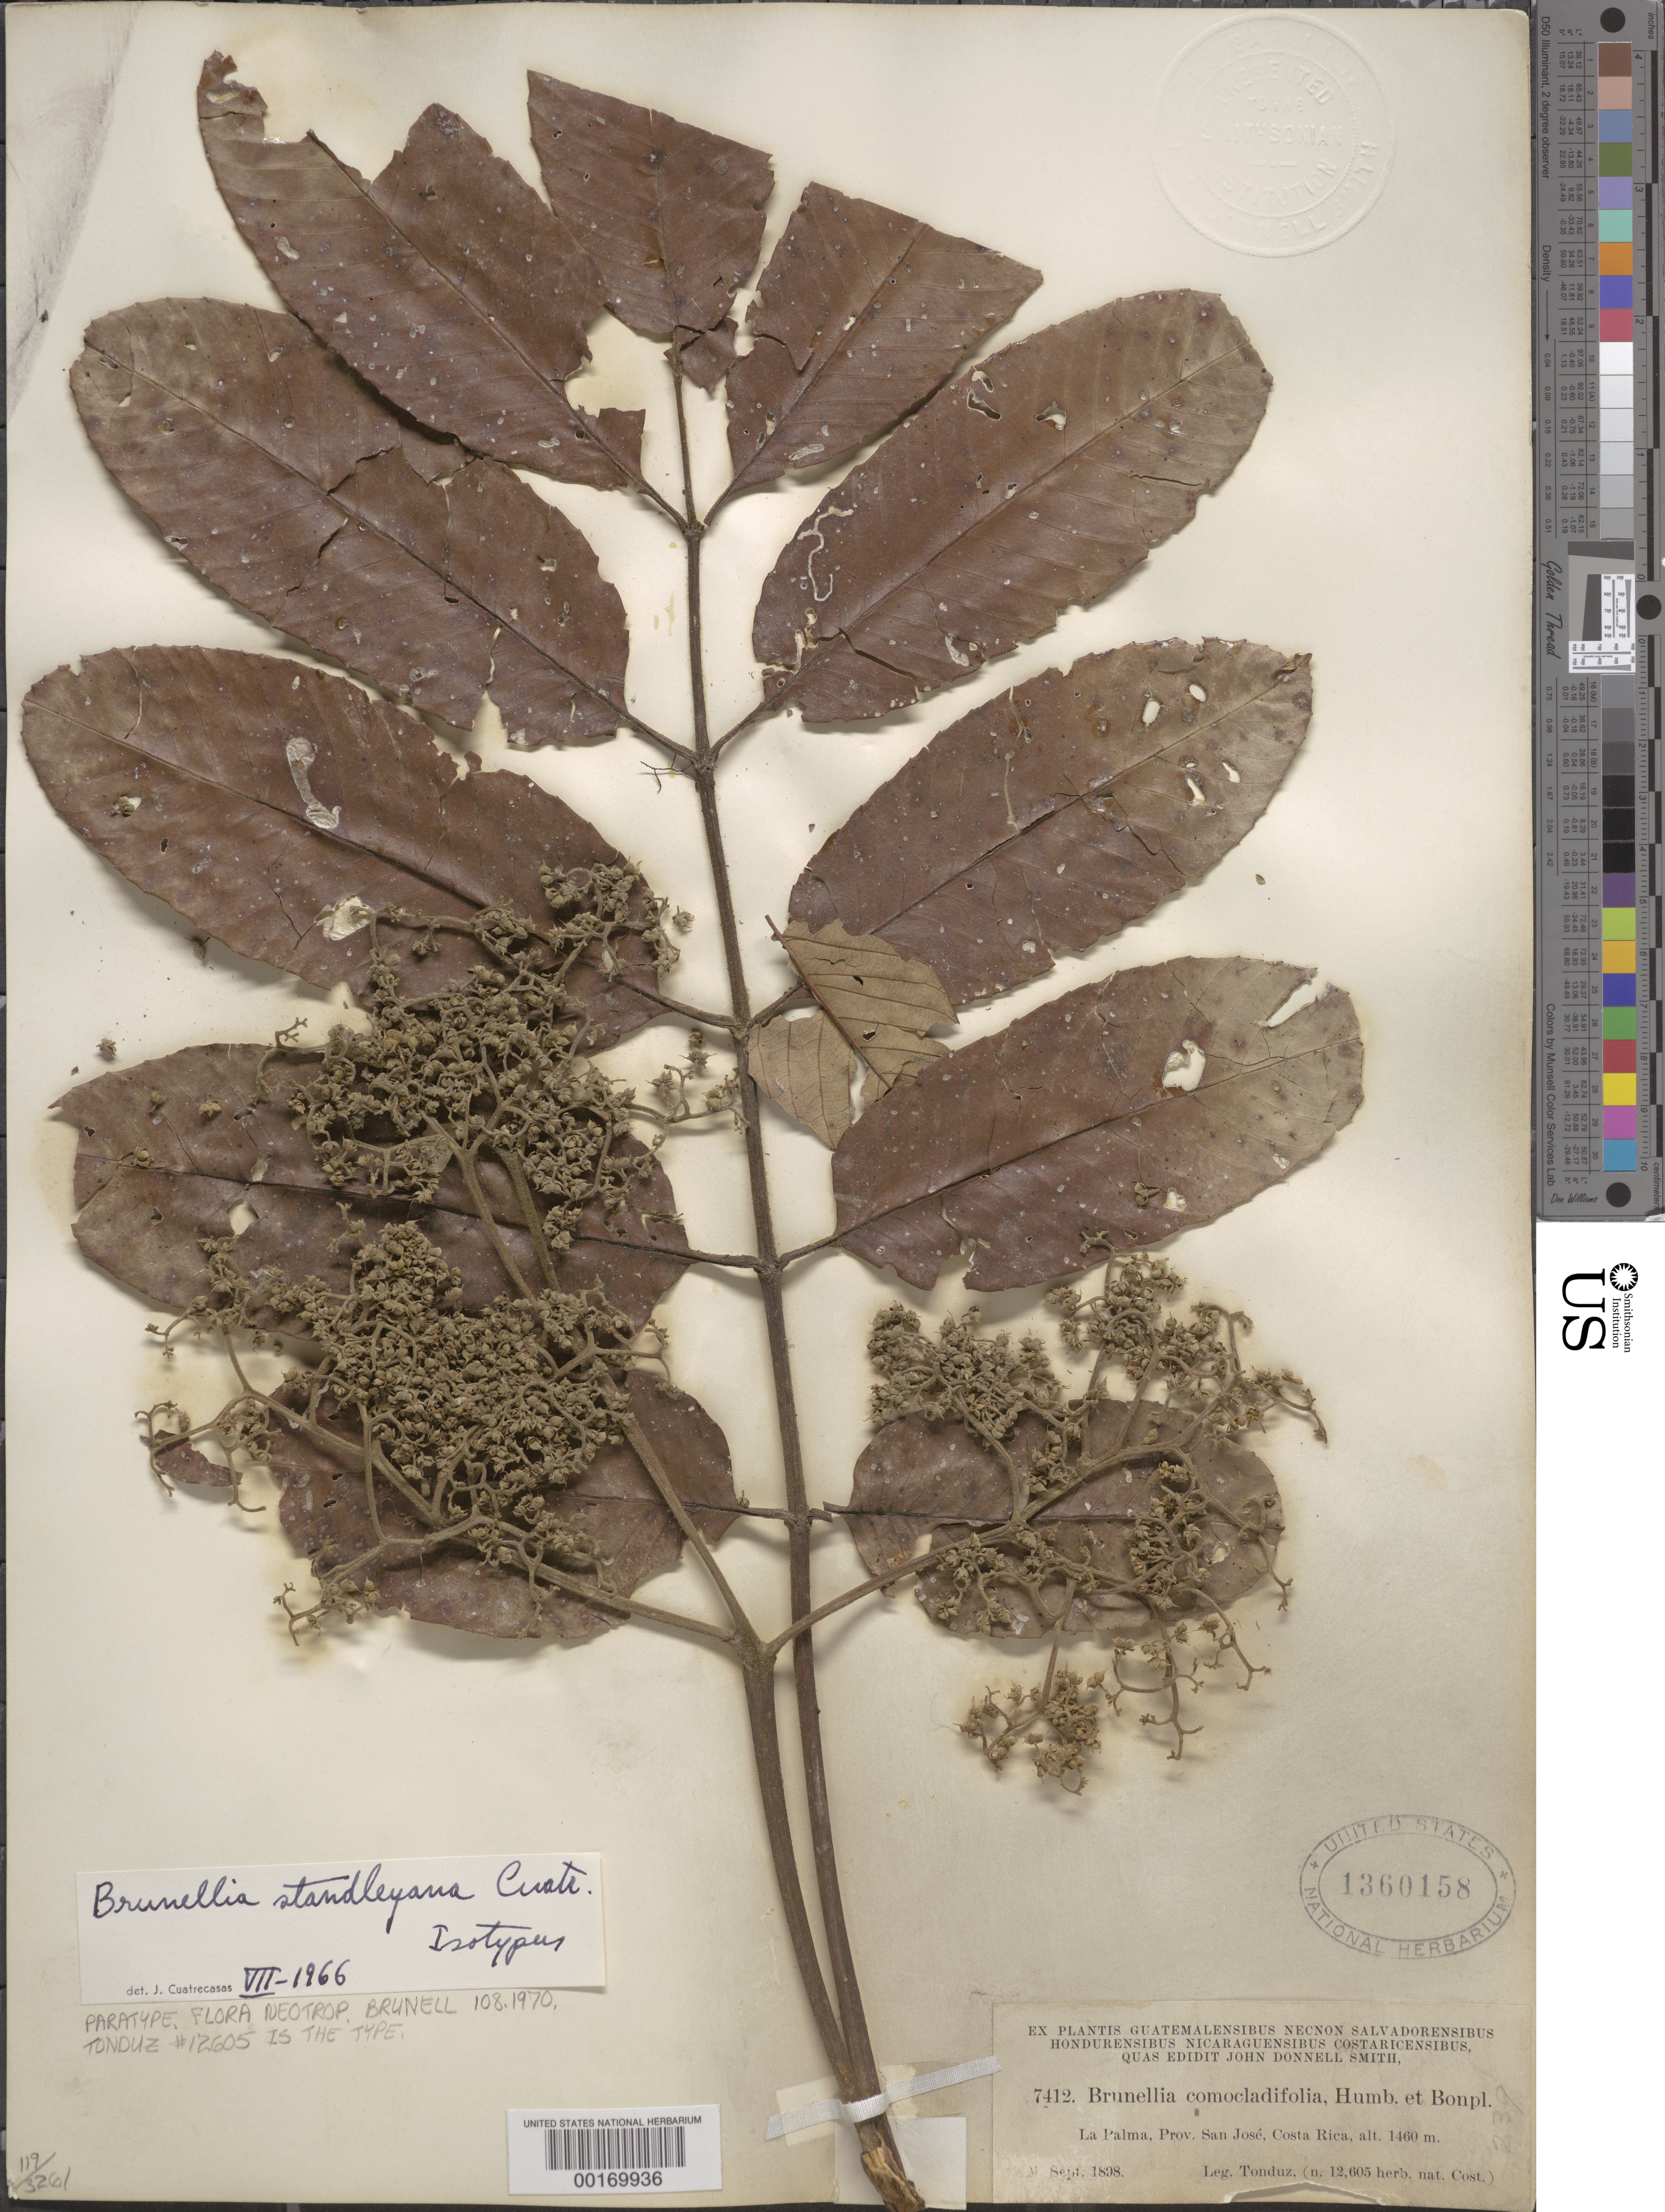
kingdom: Plantae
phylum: Tracheophyta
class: Magnoliopsida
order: Oxalidales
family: Brunelliaceae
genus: Brunellia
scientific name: Brunellia standleyana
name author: Cuatrec.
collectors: Tonduz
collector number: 7412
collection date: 1989-09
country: Costa Rica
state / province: San José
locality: La Palma.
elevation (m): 1460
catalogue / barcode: US 1360158